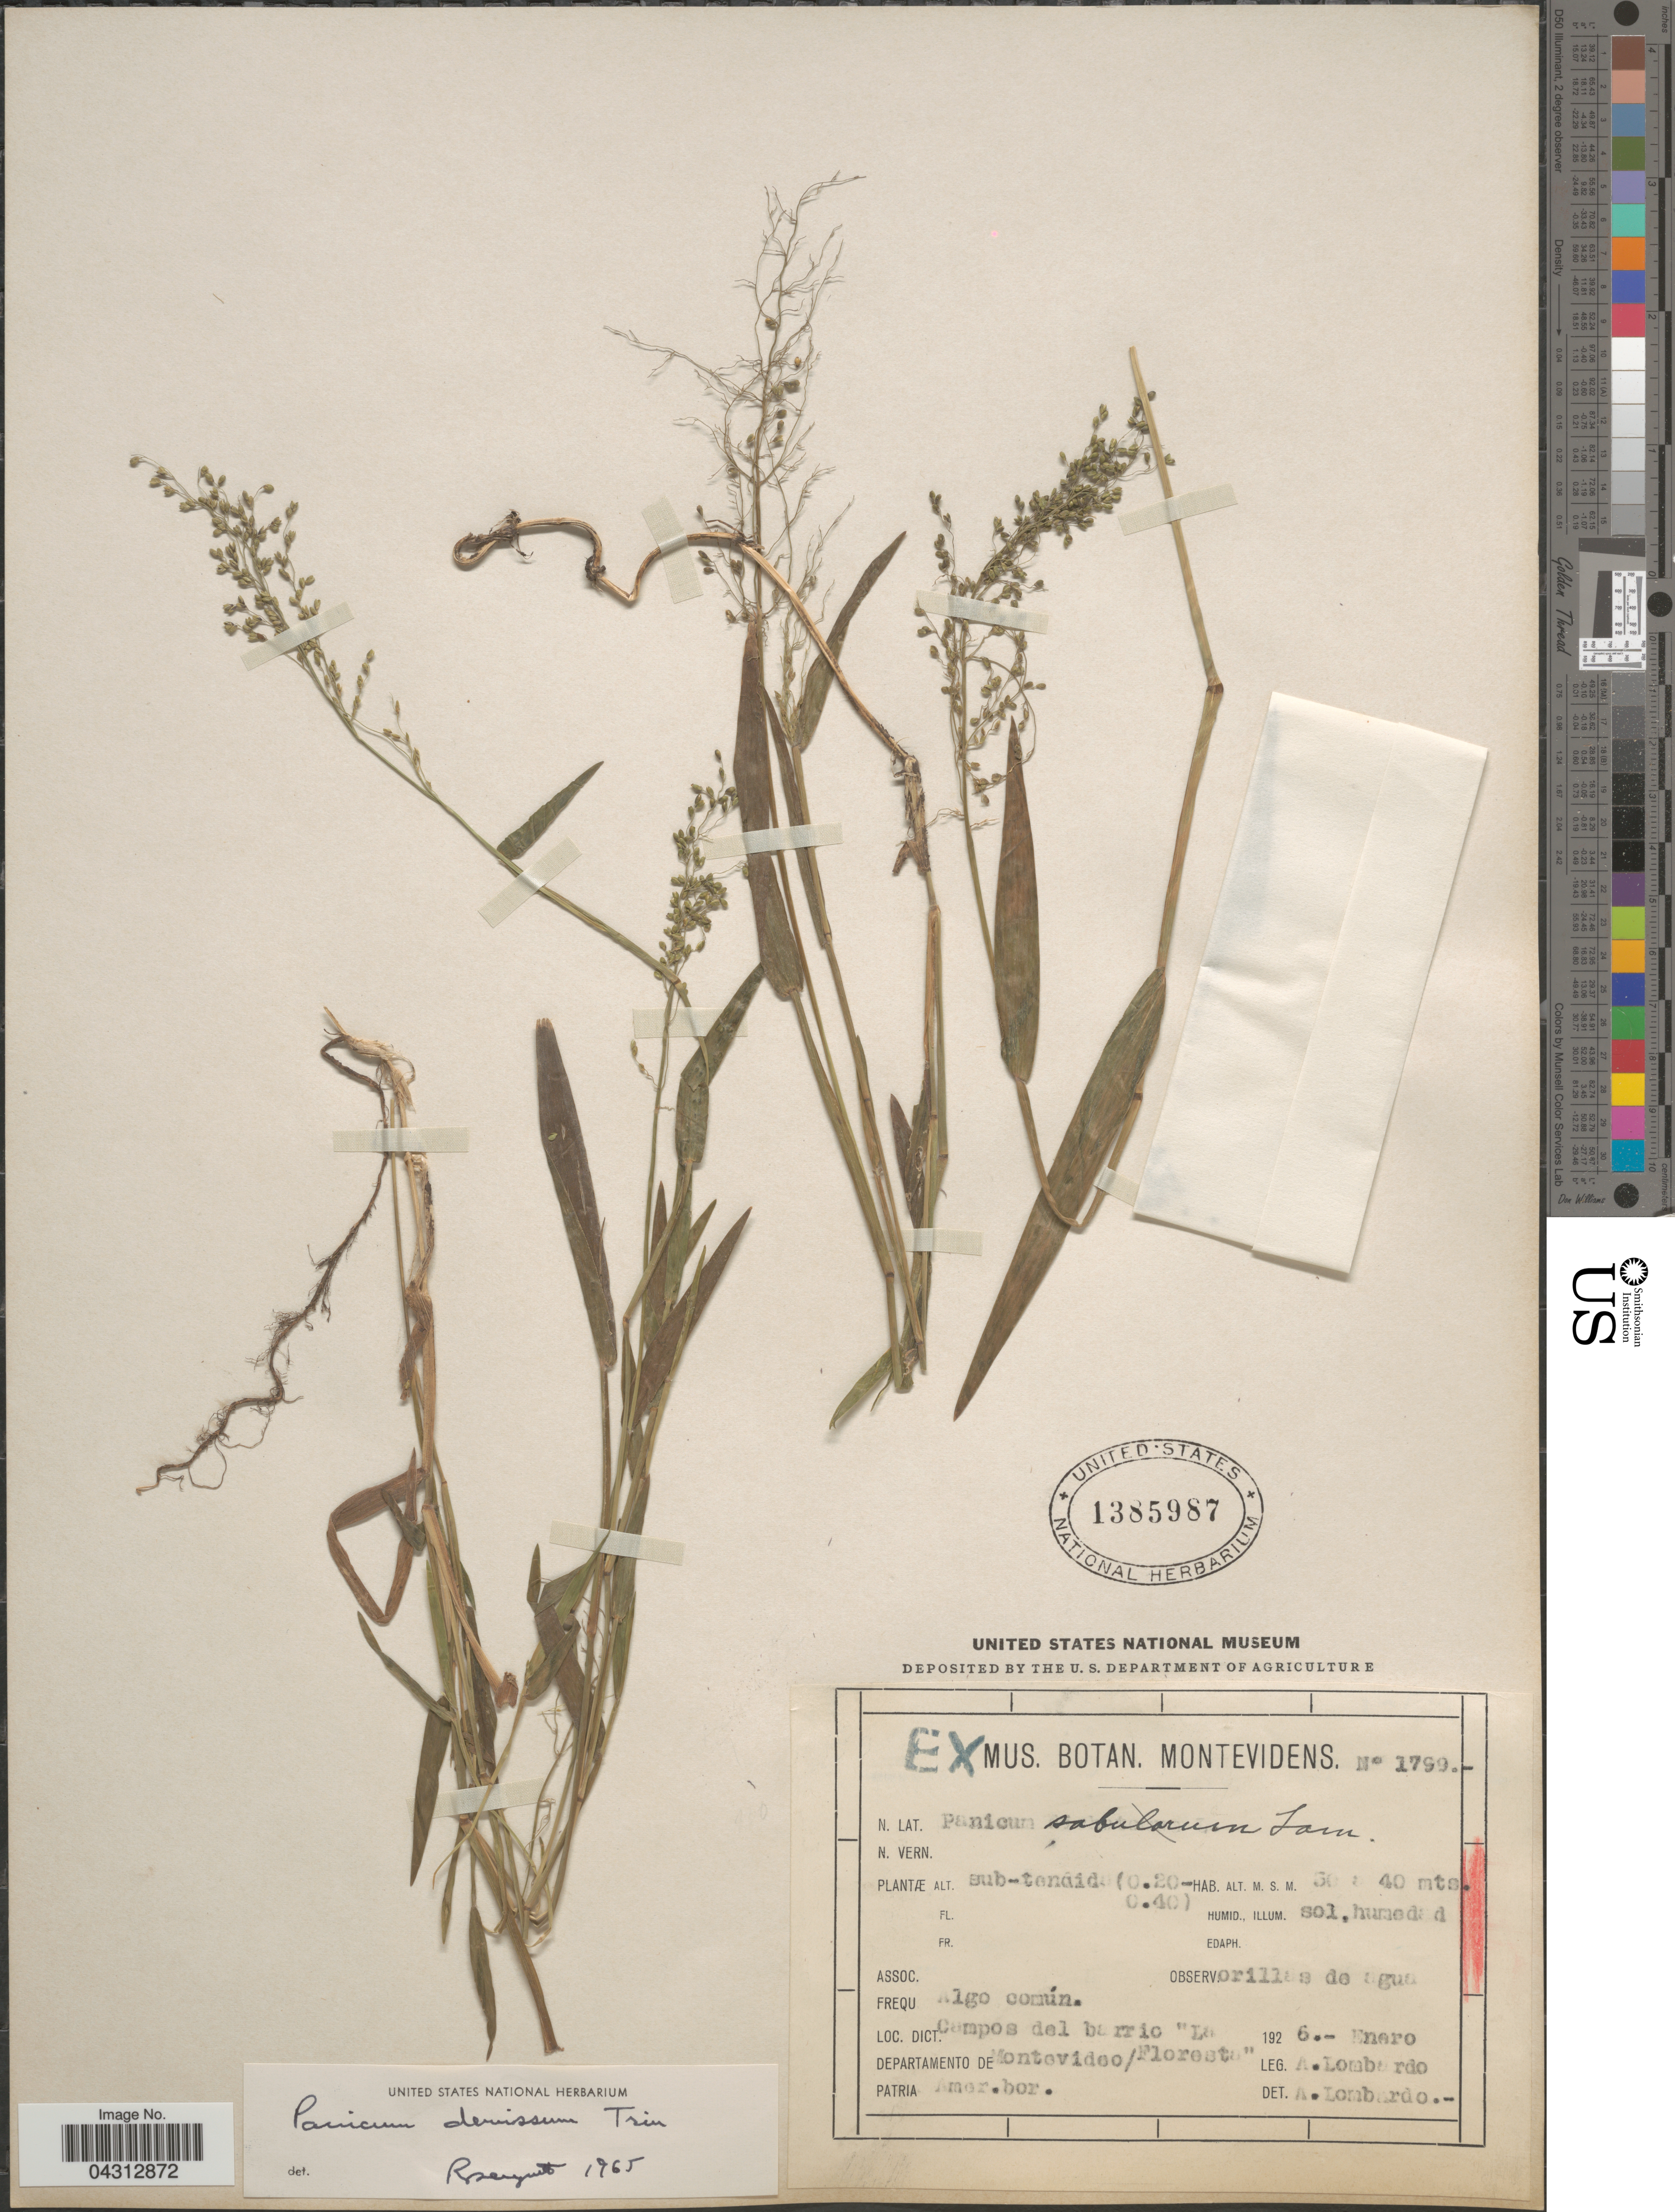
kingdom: Plantae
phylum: Tracheophyta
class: Liliopsida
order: Poales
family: Poaceae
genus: Dichanthelium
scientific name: Dichanthelium sabulorum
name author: (Lam.) Gould & C.A. Clark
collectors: A. Lombardo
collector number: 1799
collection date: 1926-01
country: Uruguay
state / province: Montevideo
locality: Dict. Campos del barrio "La Floresta". Departamento de Montevideo.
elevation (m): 30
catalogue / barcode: US 1385987